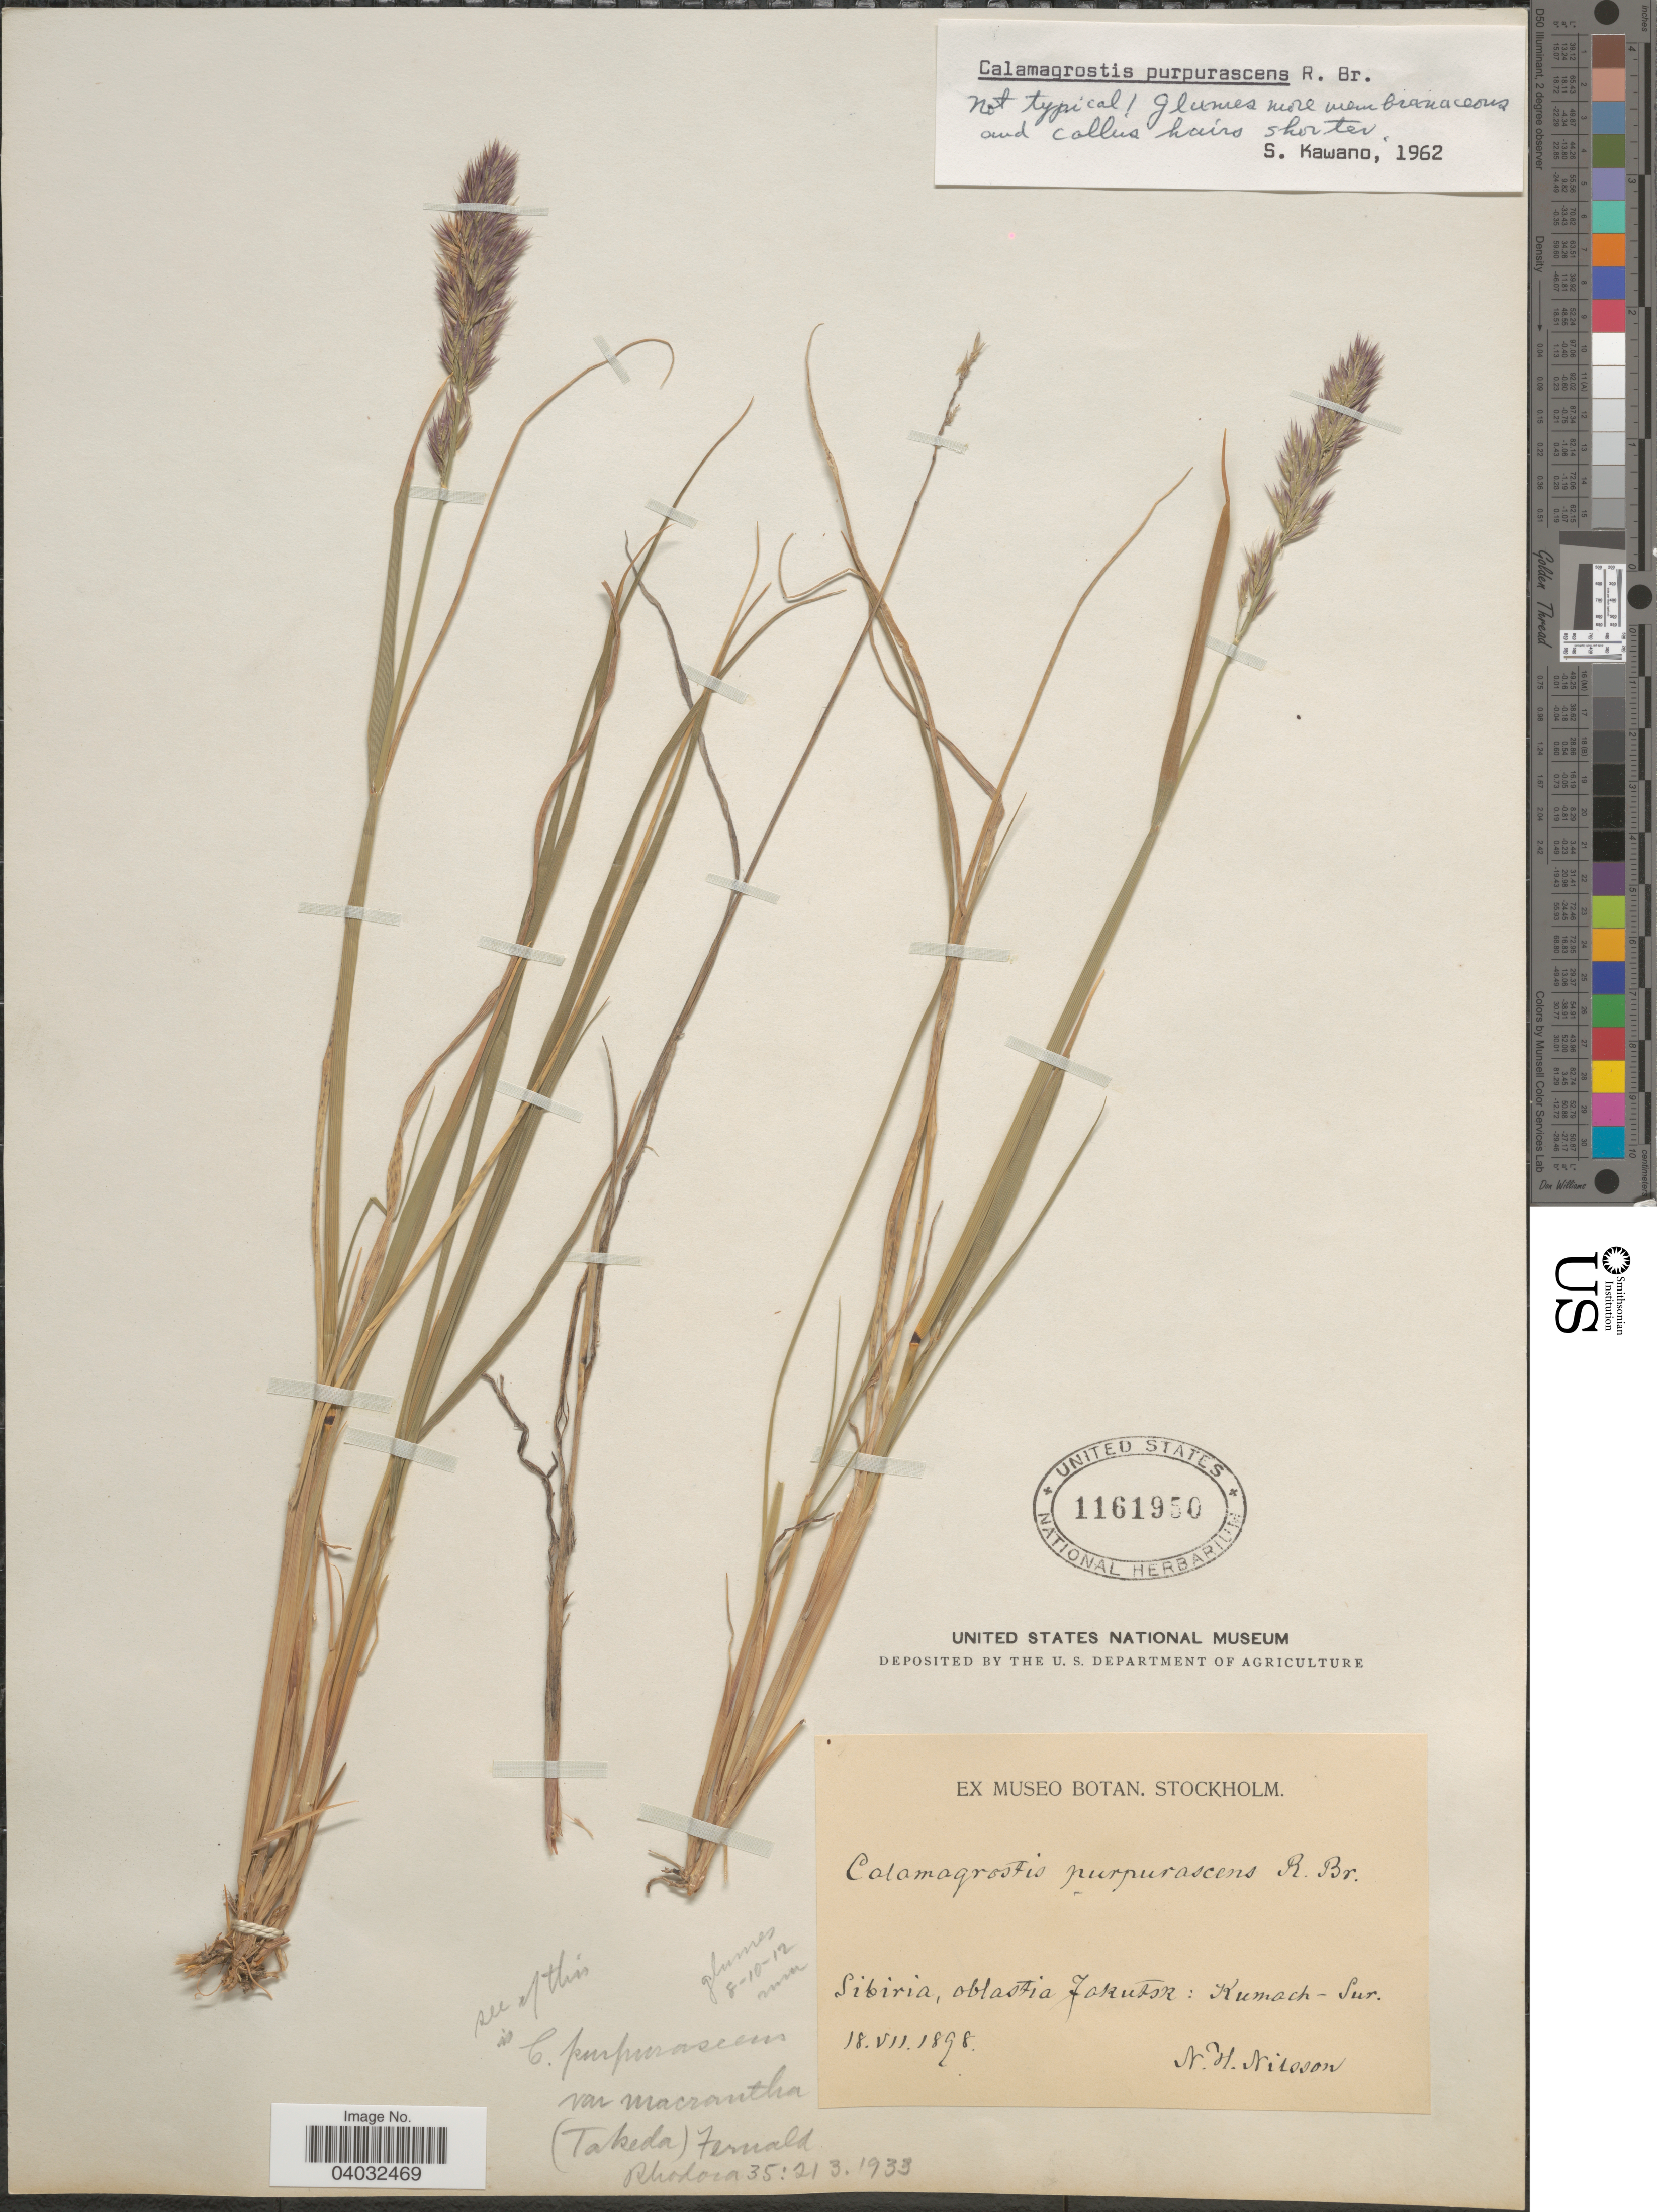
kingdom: Plantae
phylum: Tracheophyta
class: Liliopsida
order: Poales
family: Poaceae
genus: Calamagrostis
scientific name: Calamagrostis purpurascens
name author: R. Br.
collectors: N. H. Nilsson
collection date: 1898-07-18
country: Russian Federation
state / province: Sakha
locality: Sibiria, oblastia Jakutsk: Kumach-Sur.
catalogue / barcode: US 1161950